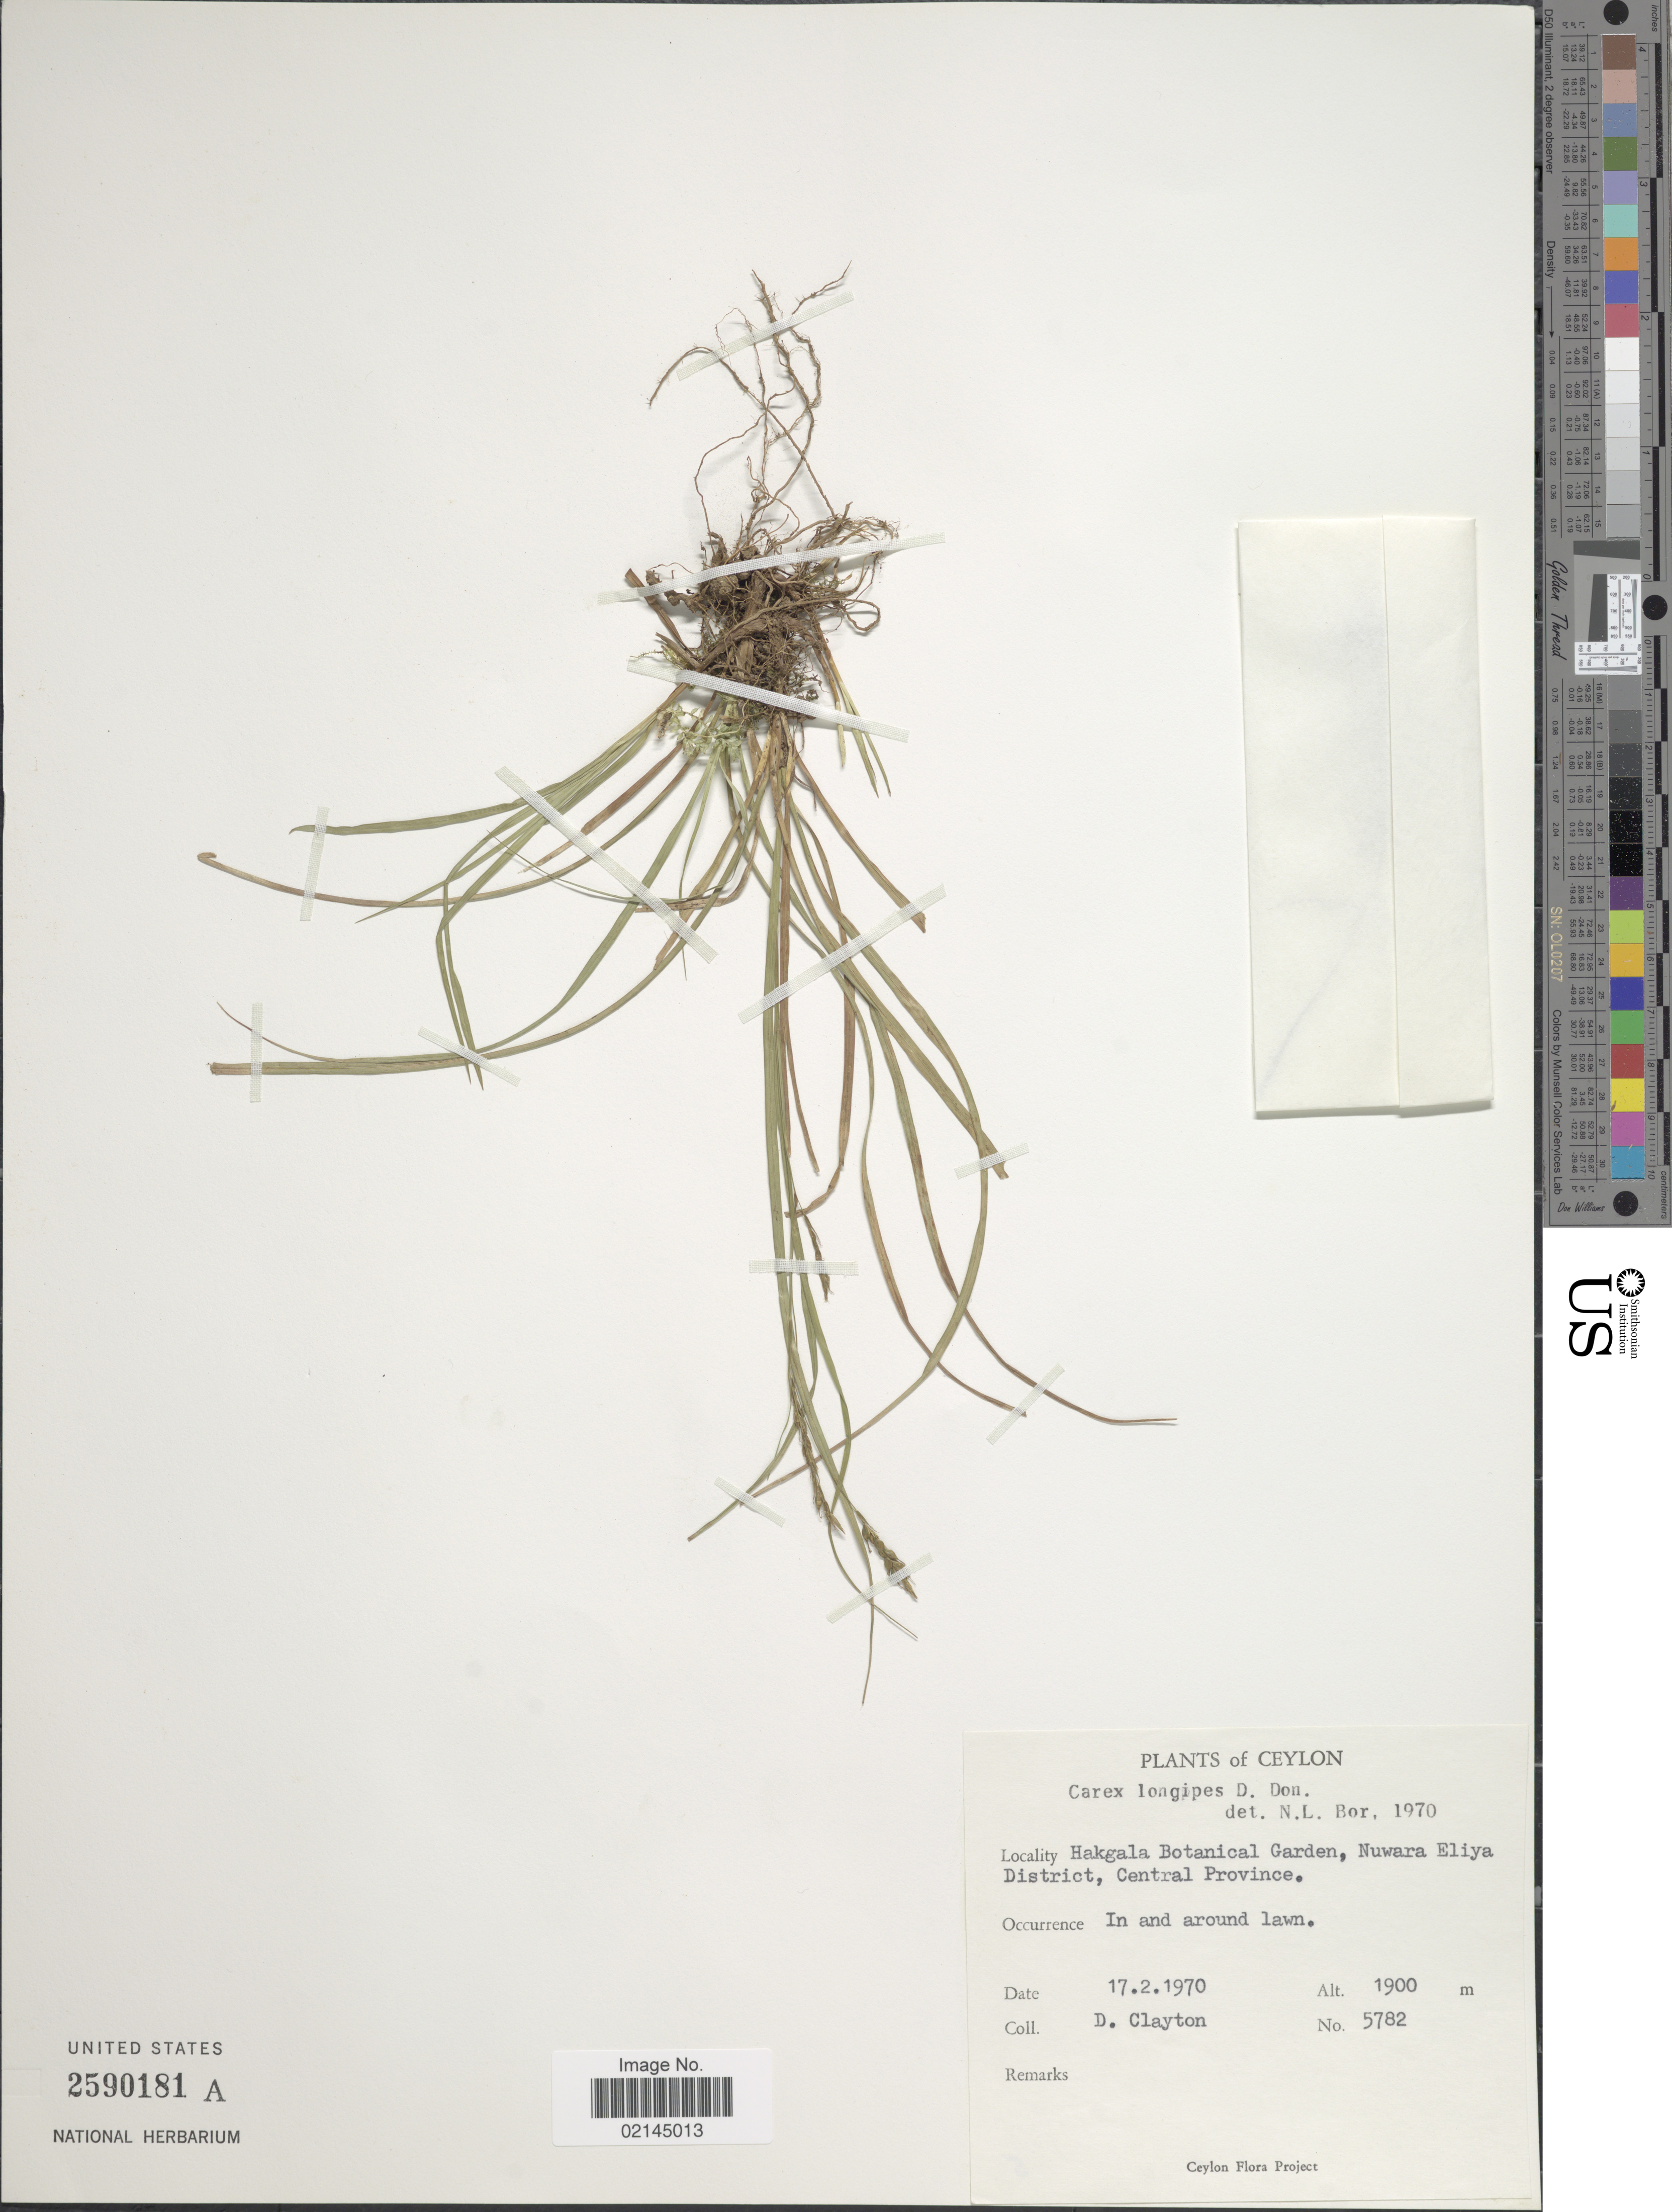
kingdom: Plantae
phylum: Tracheophyta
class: Liliopsida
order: Poales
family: Cyperaceae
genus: Carex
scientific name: Carex longipes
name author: D. Don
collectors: D. Clayton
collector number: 5782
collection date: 1970-02-17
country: Sri Lanka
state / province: Central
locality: Ceylon, Hakgala Botanical Garden, Nuwara Eliya District, Central Province, in and around lawn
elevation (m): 1900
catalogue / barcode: US 2590181A